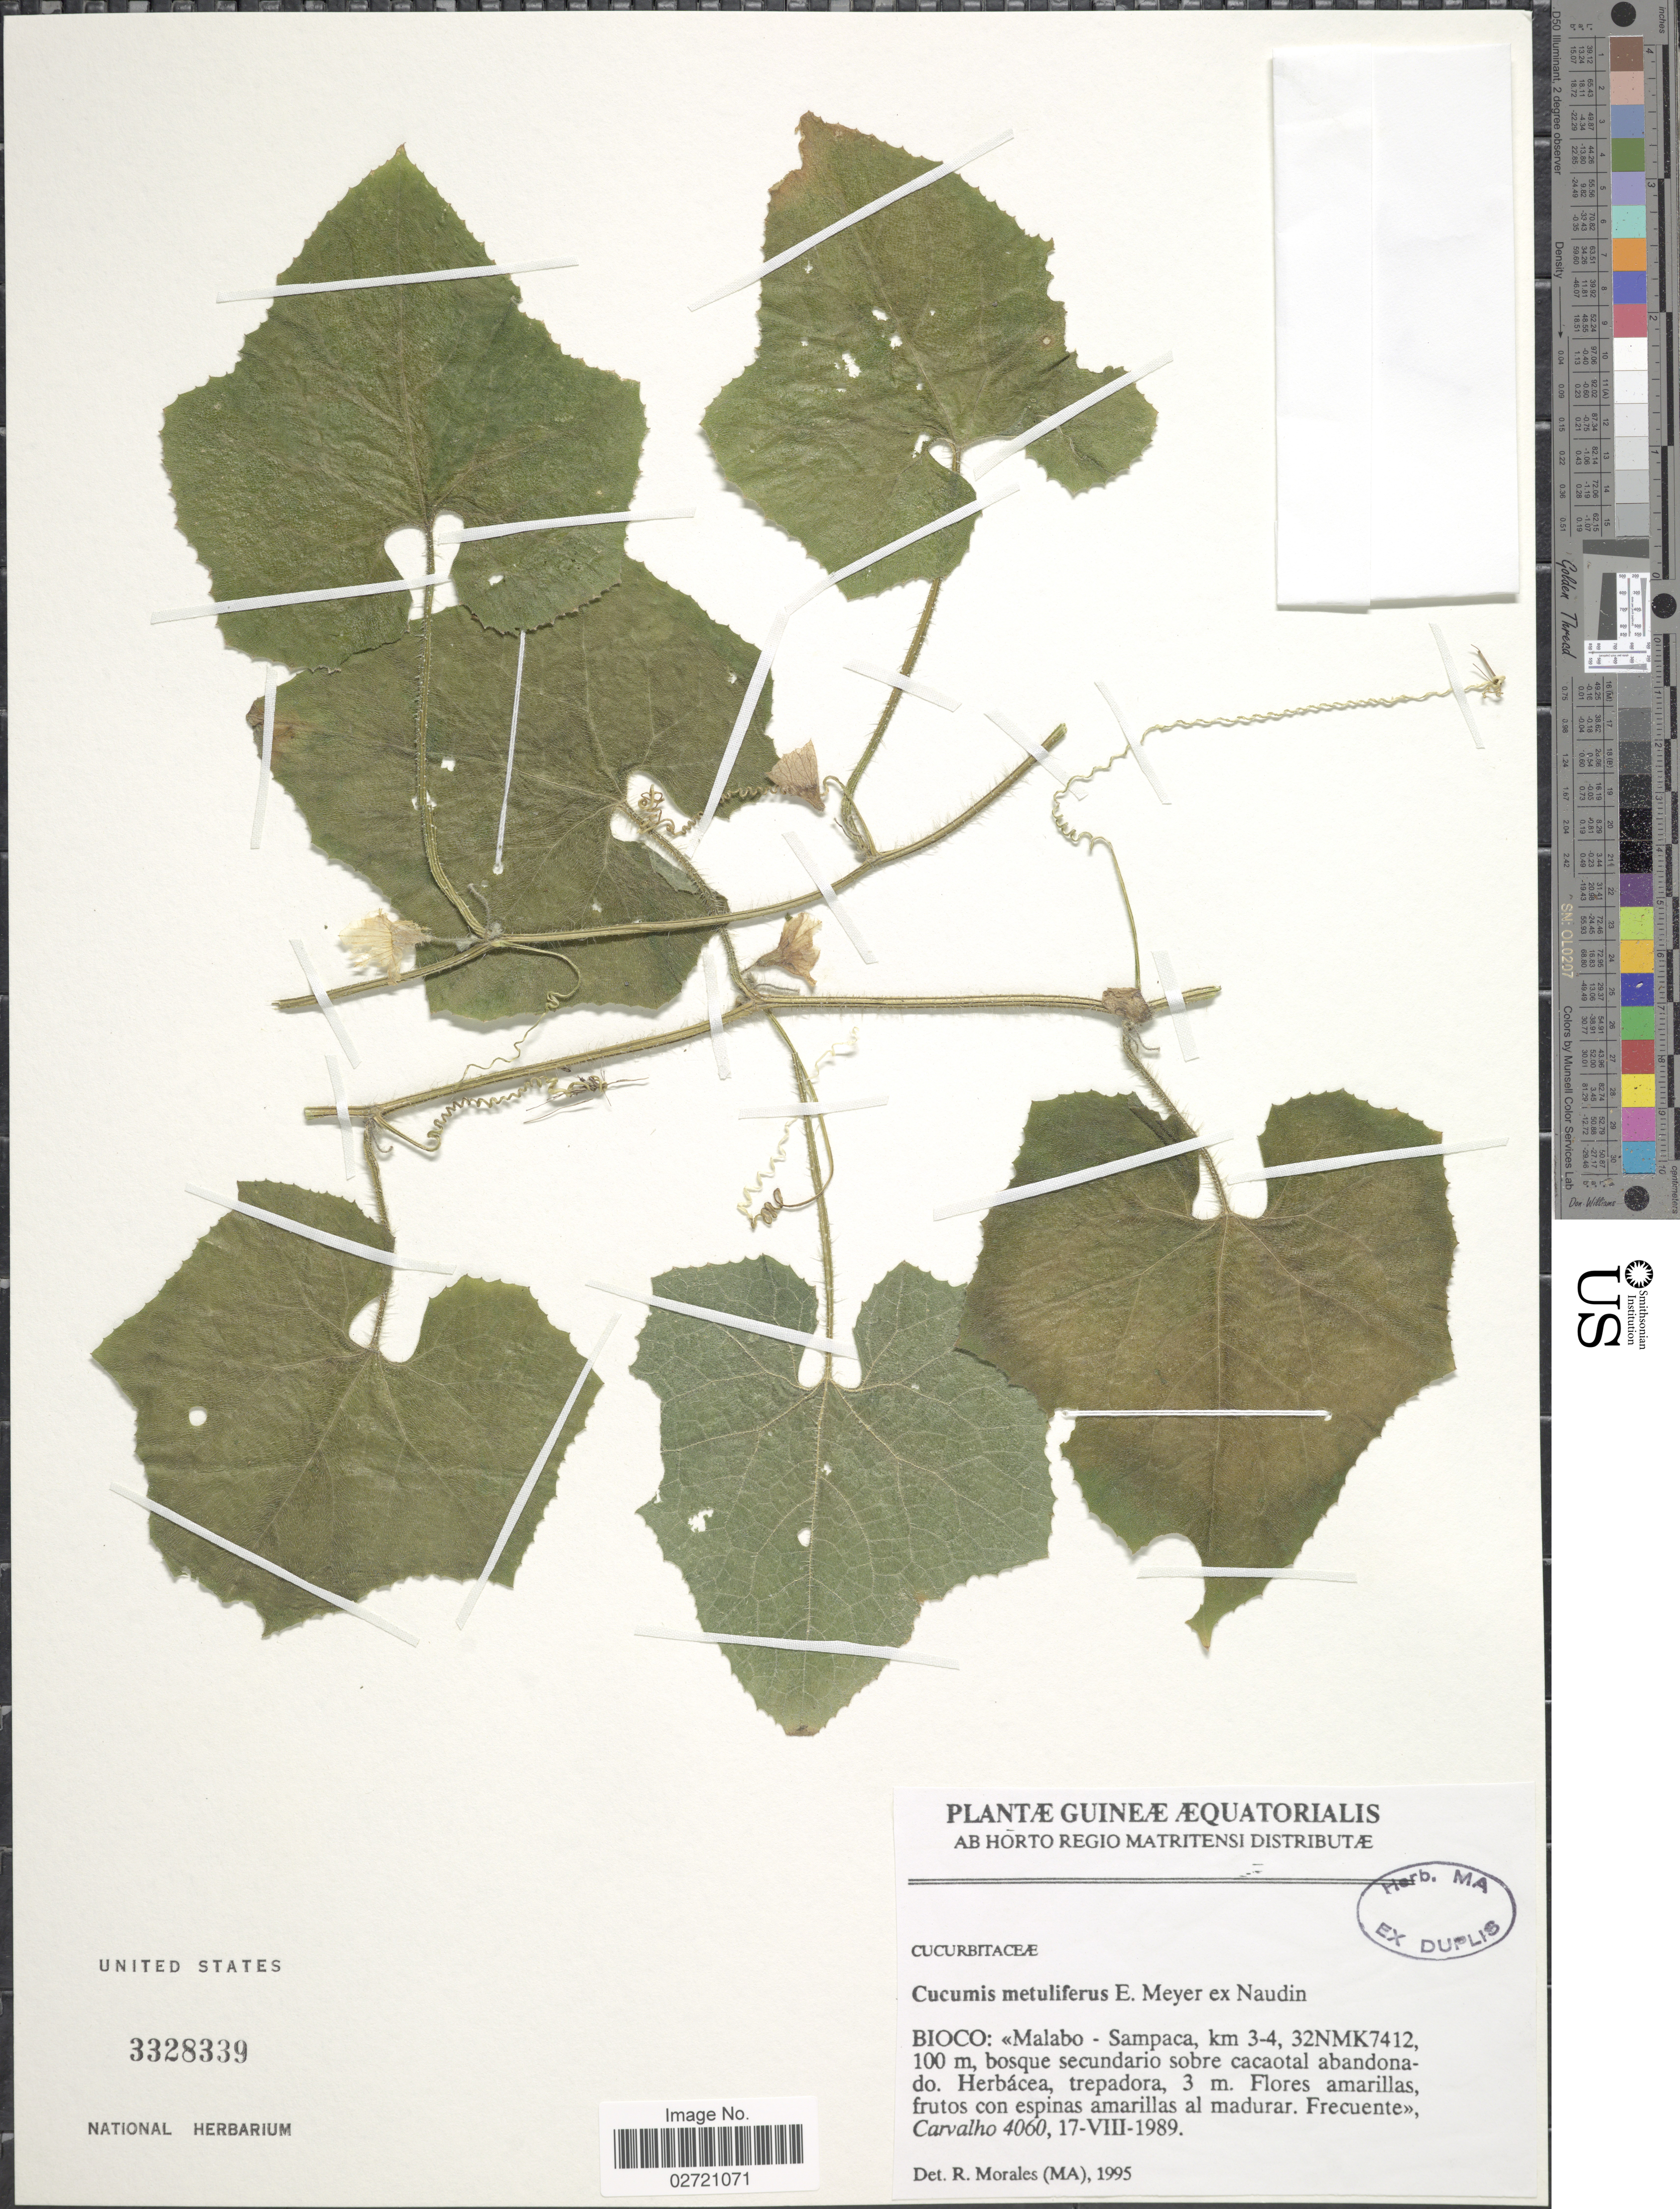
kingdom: Plantae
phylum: Tracheophyta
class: Magnoliopsida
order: Cucurbitales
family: Cucurbitaceae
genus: Cucumis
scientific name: Cucumis metuliferus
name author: E. Mey. ex Naudin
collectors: Carvalho, --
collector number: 4060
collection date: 1989-08-17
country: Equatorial Guinea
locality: Guineae Aequatorialis.. Bioco: <<Malabo - Sampaca km 3-4 32NMK7412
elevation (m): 100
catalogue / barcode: US 3328339